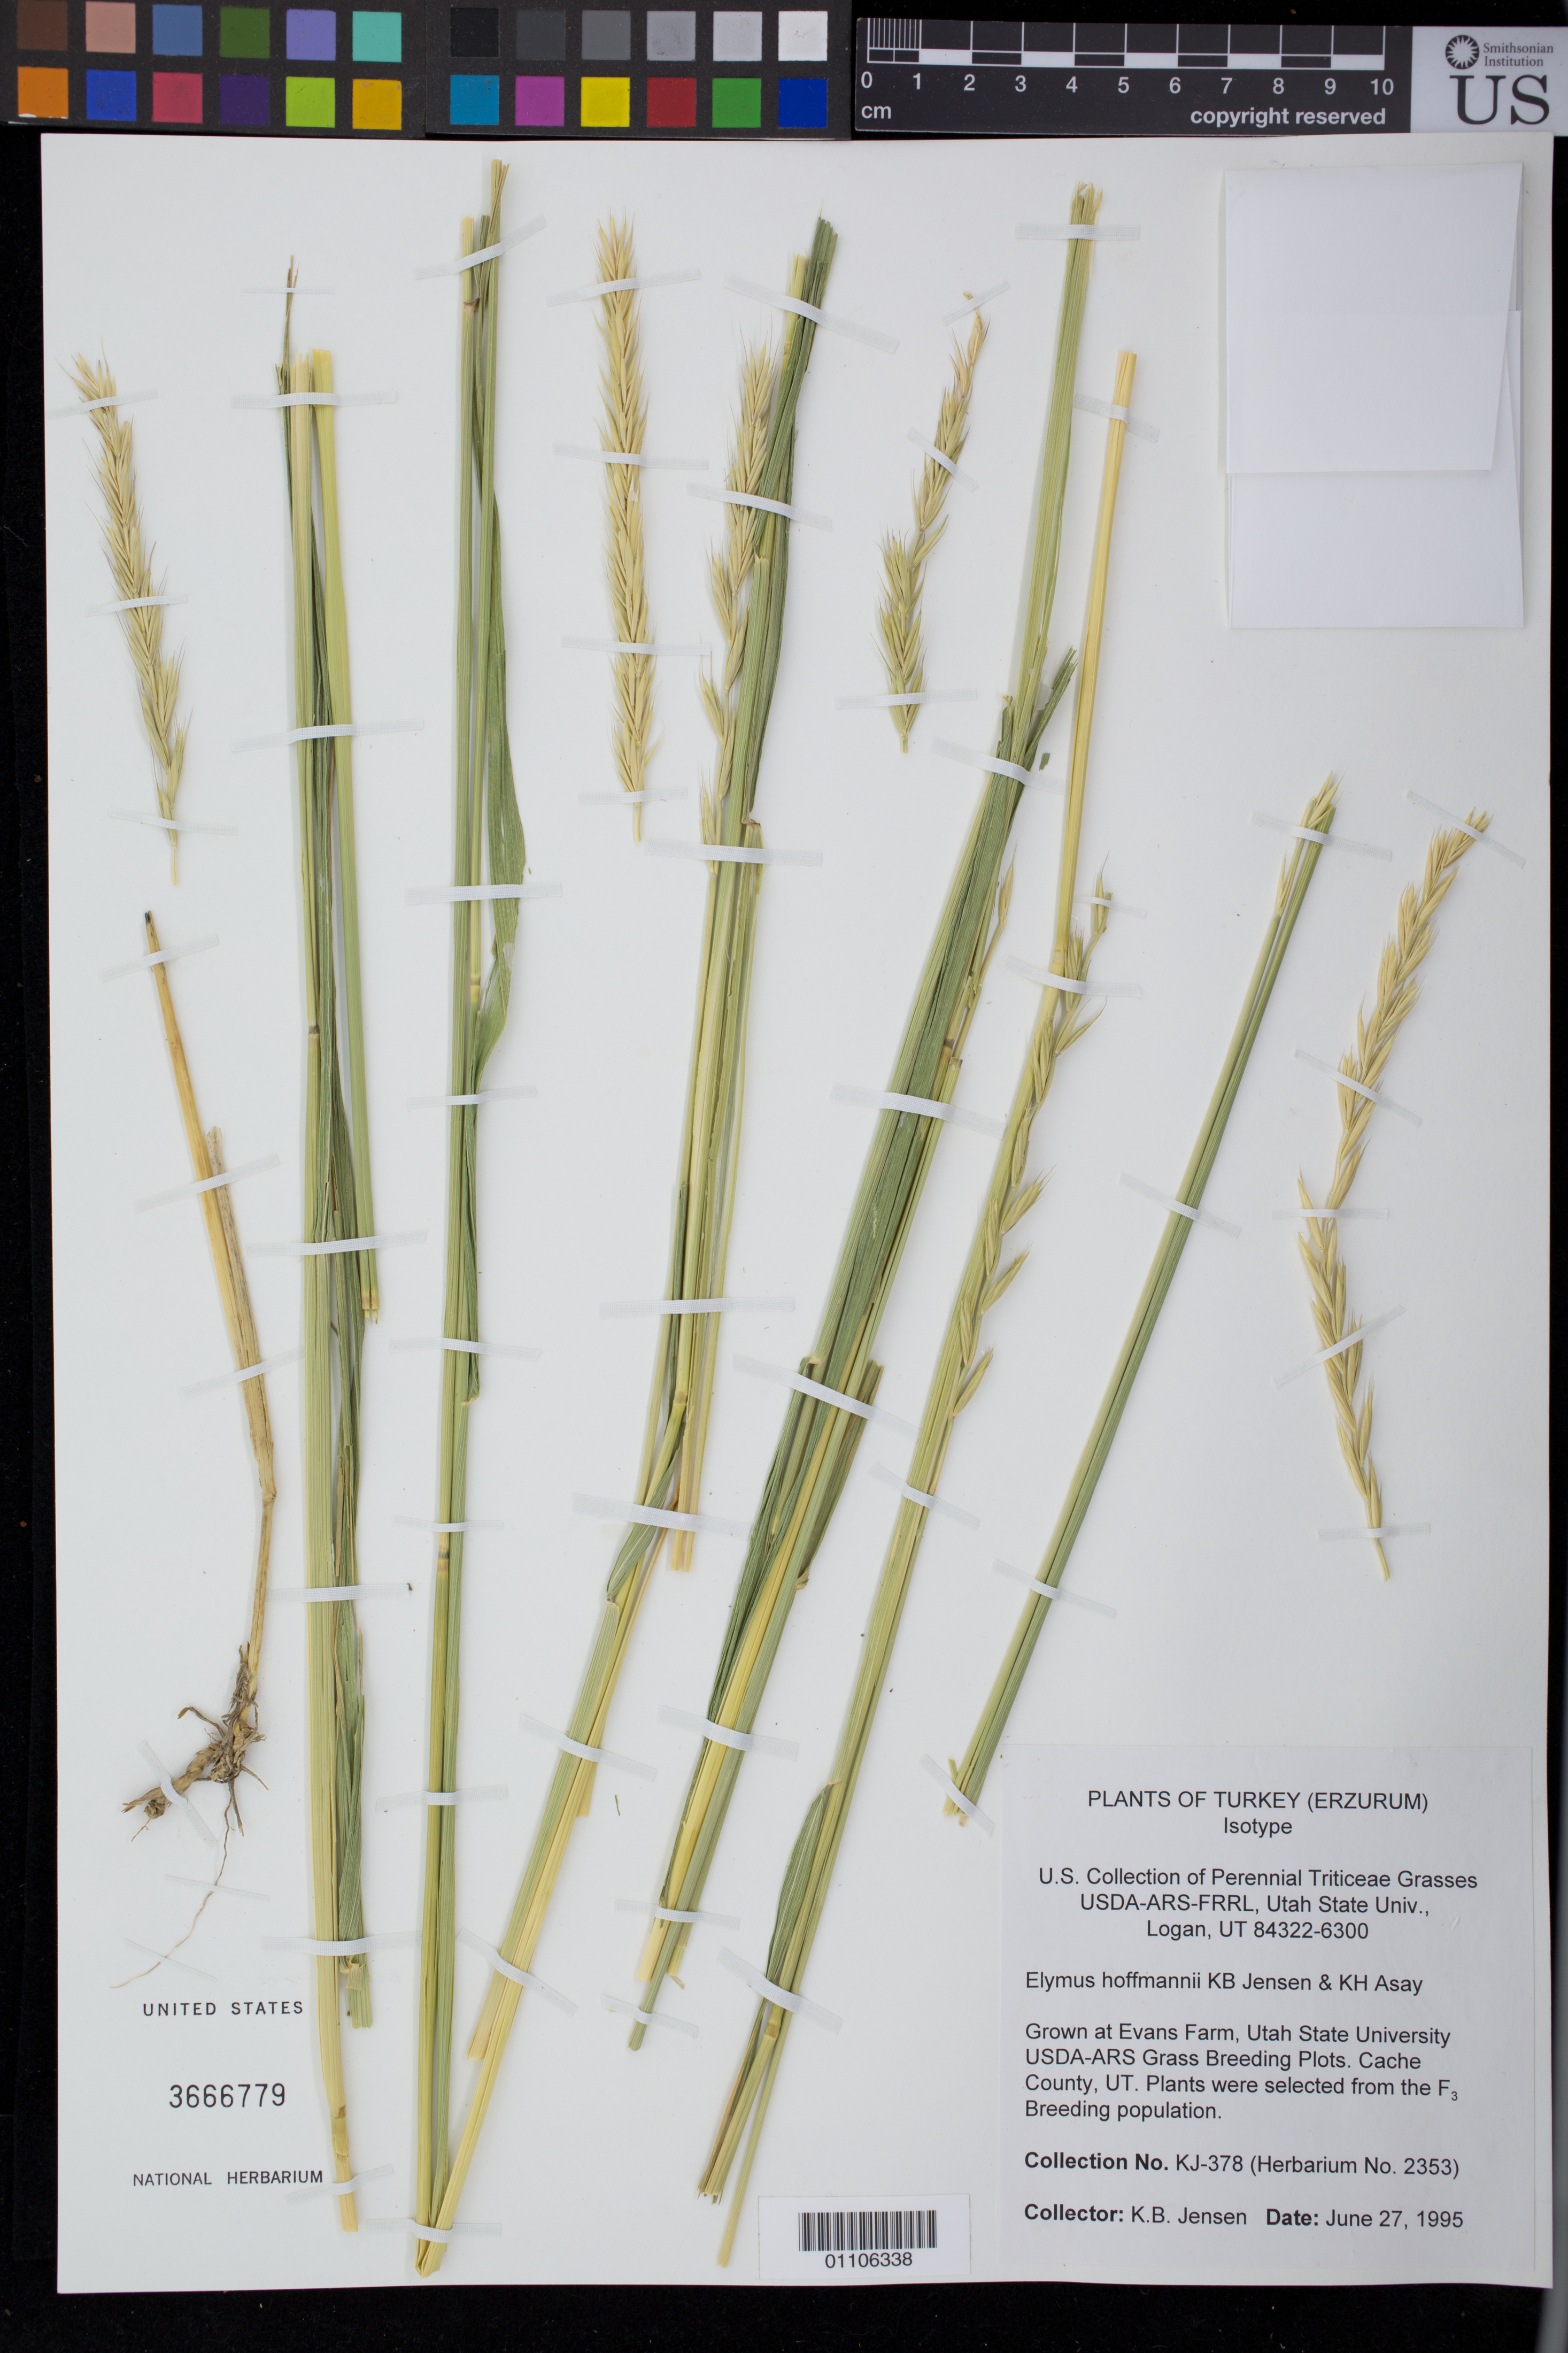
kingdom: Plantae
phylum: Tracheophyta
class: Liliopsida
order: Poales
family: Poaceae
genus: Elymus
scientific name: Elymus hoffmannii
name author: K.B. Jensen & Asay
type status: Isotype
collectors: K. B. Jensen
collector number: KJ-378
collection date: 1995-06-27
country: Turkey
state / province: Erzurum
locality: ca. 56 km northwest of Eleskirt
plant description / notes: Specimen made from cultivated plant, originally from Turkey. Label: "Grown at Evans Farm, Utah State University USDA-ARS Grass Breeding Plots. Cache County, UT. Plants were selected from the F3 breeding population." Protologue: "Plant grown from seed, U.S. Plant Introduction (W613943) as part of the U.S. Collection of the Perennial Triticeae Grasses at the Evans Research Farm. Seed material for the description was obtained from the F3 breeding line from K.H. Asay in 1994. Original seed was obtained from J.A. Hoffman [sic] and R.J. Metzger in 1979 that was collected as MH-114-1085, identified as Elytrigia repens, which was collected from the edge of a wheat field 56 km northwest of Eleskirt, Erzurum Province, Turkey. " [Note: name spelled both "Hoffman" and "Hoffmann" in article; "Hofmann" is apparently correct]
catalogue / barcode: US 3666779